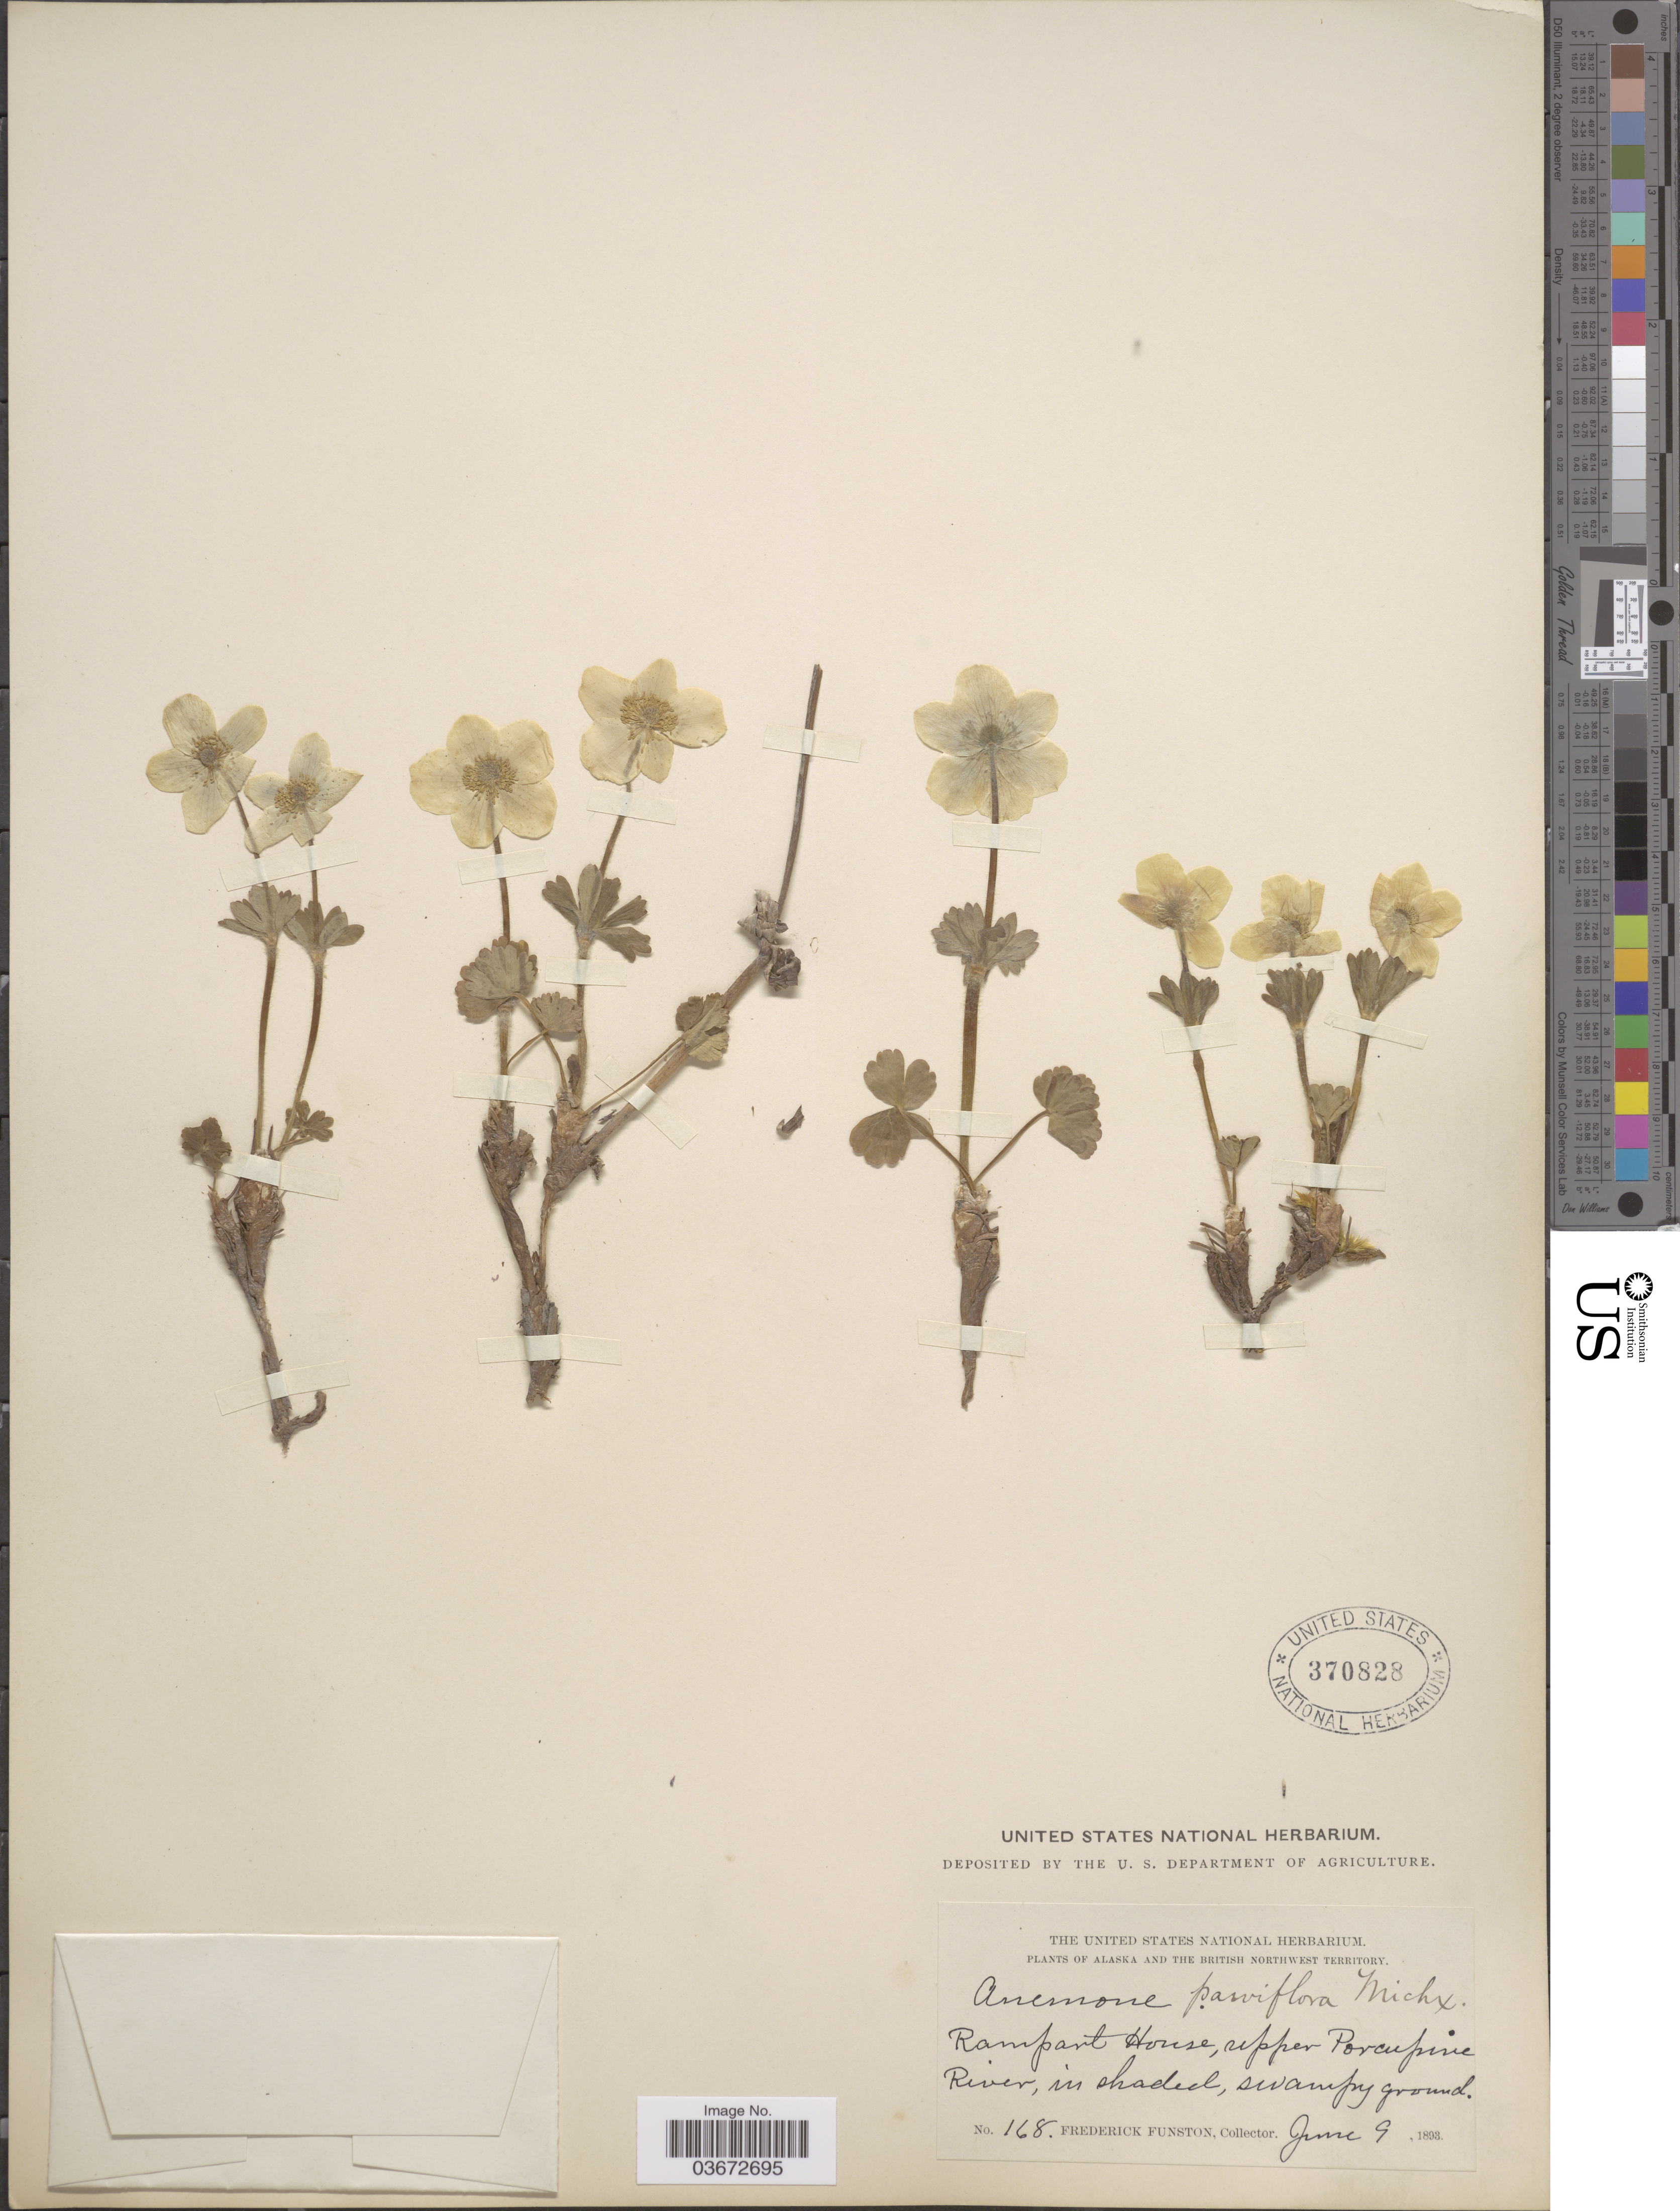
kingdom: Plantae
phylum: Tracheophyta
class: Magnoliopsida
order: Ranunculales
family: Ranunculaceae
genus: Anemone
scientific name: Anemone parviflora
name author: Michx.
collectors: F. Funston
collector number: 168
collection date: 1893-06-09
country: Canada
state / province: Yukon Territory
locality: Alaska and the British Northwest Territory. Rampart House, upper Porcupine River.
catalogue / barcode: US 370828